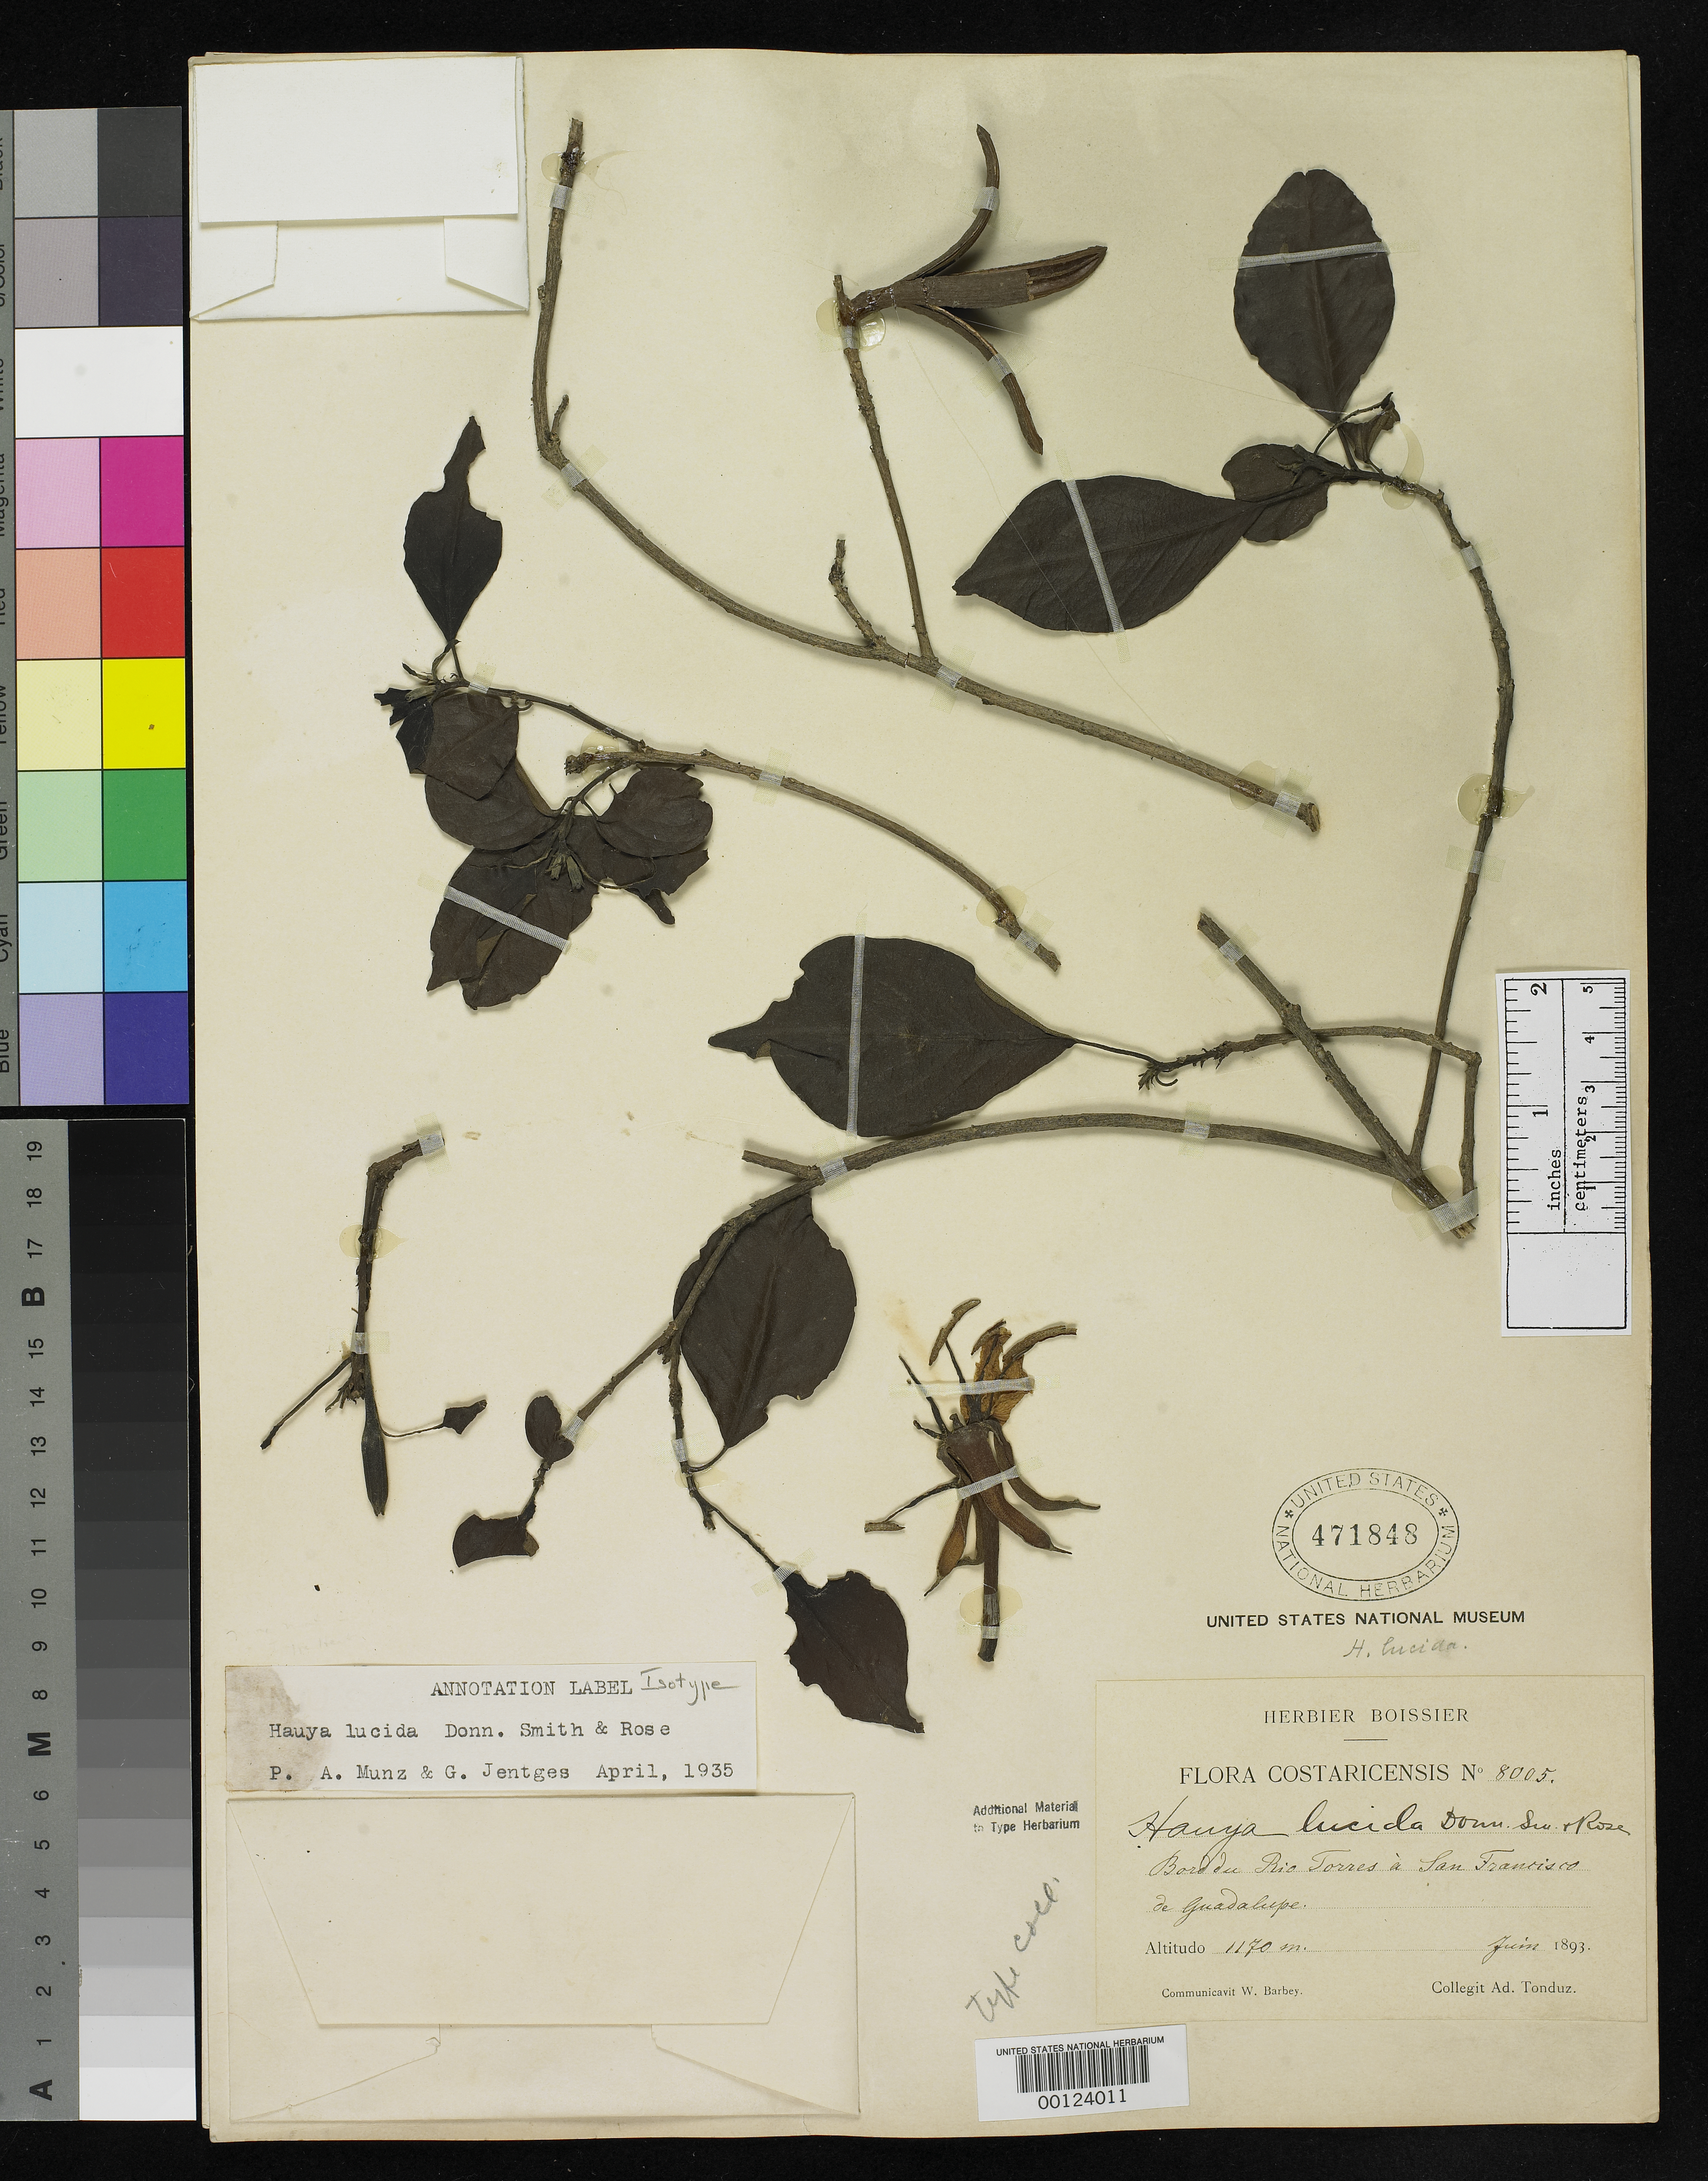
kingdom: Plantae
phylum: Tracheophyta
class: Magnoliopsida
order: Myrtales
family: Onagraceae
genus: Hauya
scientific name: Hauya lucida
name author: Donn. Sm. & Rose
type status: Type Collection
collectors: A. Tonduz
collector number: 8005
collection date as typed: Jun 1893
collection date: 1893-06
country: Costa Rica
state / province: San José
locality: Rio Torres, San Francisco de Guadalupe.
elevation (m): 1170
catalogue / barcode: US 471848